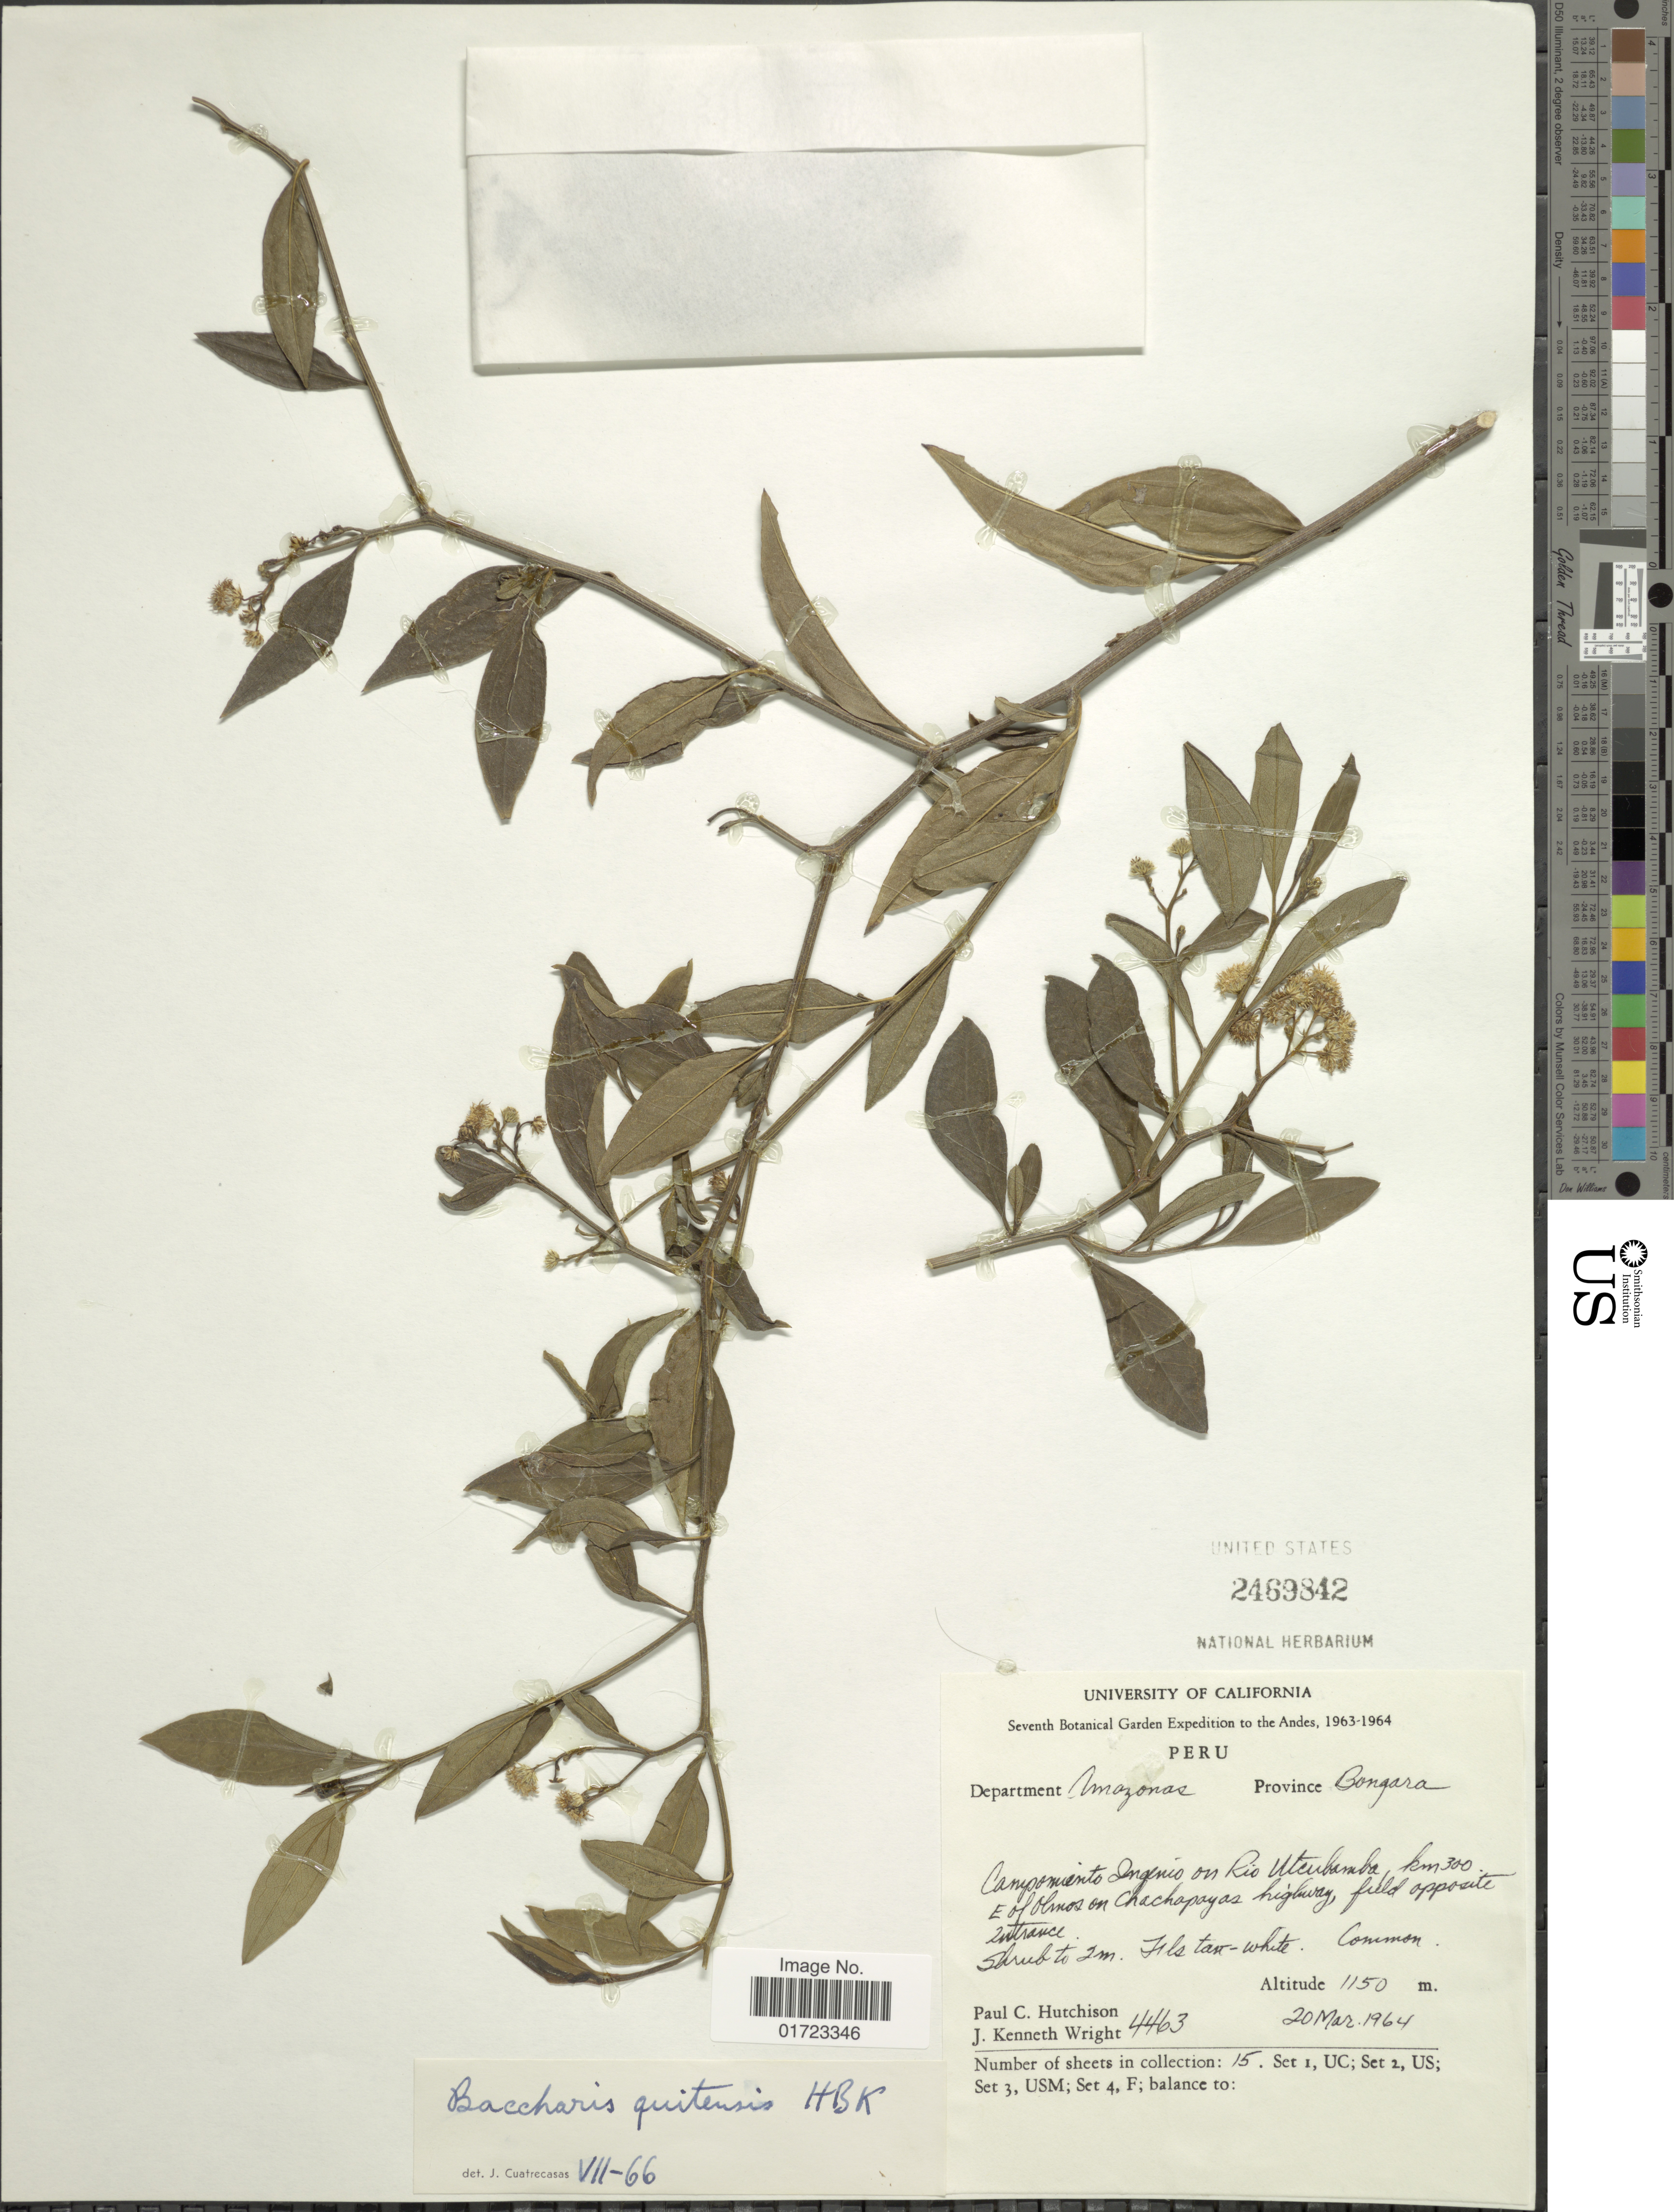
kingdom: Plantae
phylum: Tracheophyta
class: Magnoliopsida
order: Asterales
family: Asteraceae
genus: Baccharis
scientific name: Baccharis quitensis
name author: Kunth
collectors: P. C. Hutchison & J. K. Wright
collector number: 4463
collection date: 1964-03-20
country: Peru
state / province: Amazonas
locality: Campomiento Ingenio on Río Utcubamba, km. 300 E. of Olmos on Chachapoyas highway, Province Bongara, Department Amazonas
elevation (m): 1150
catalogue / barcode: US 2469842